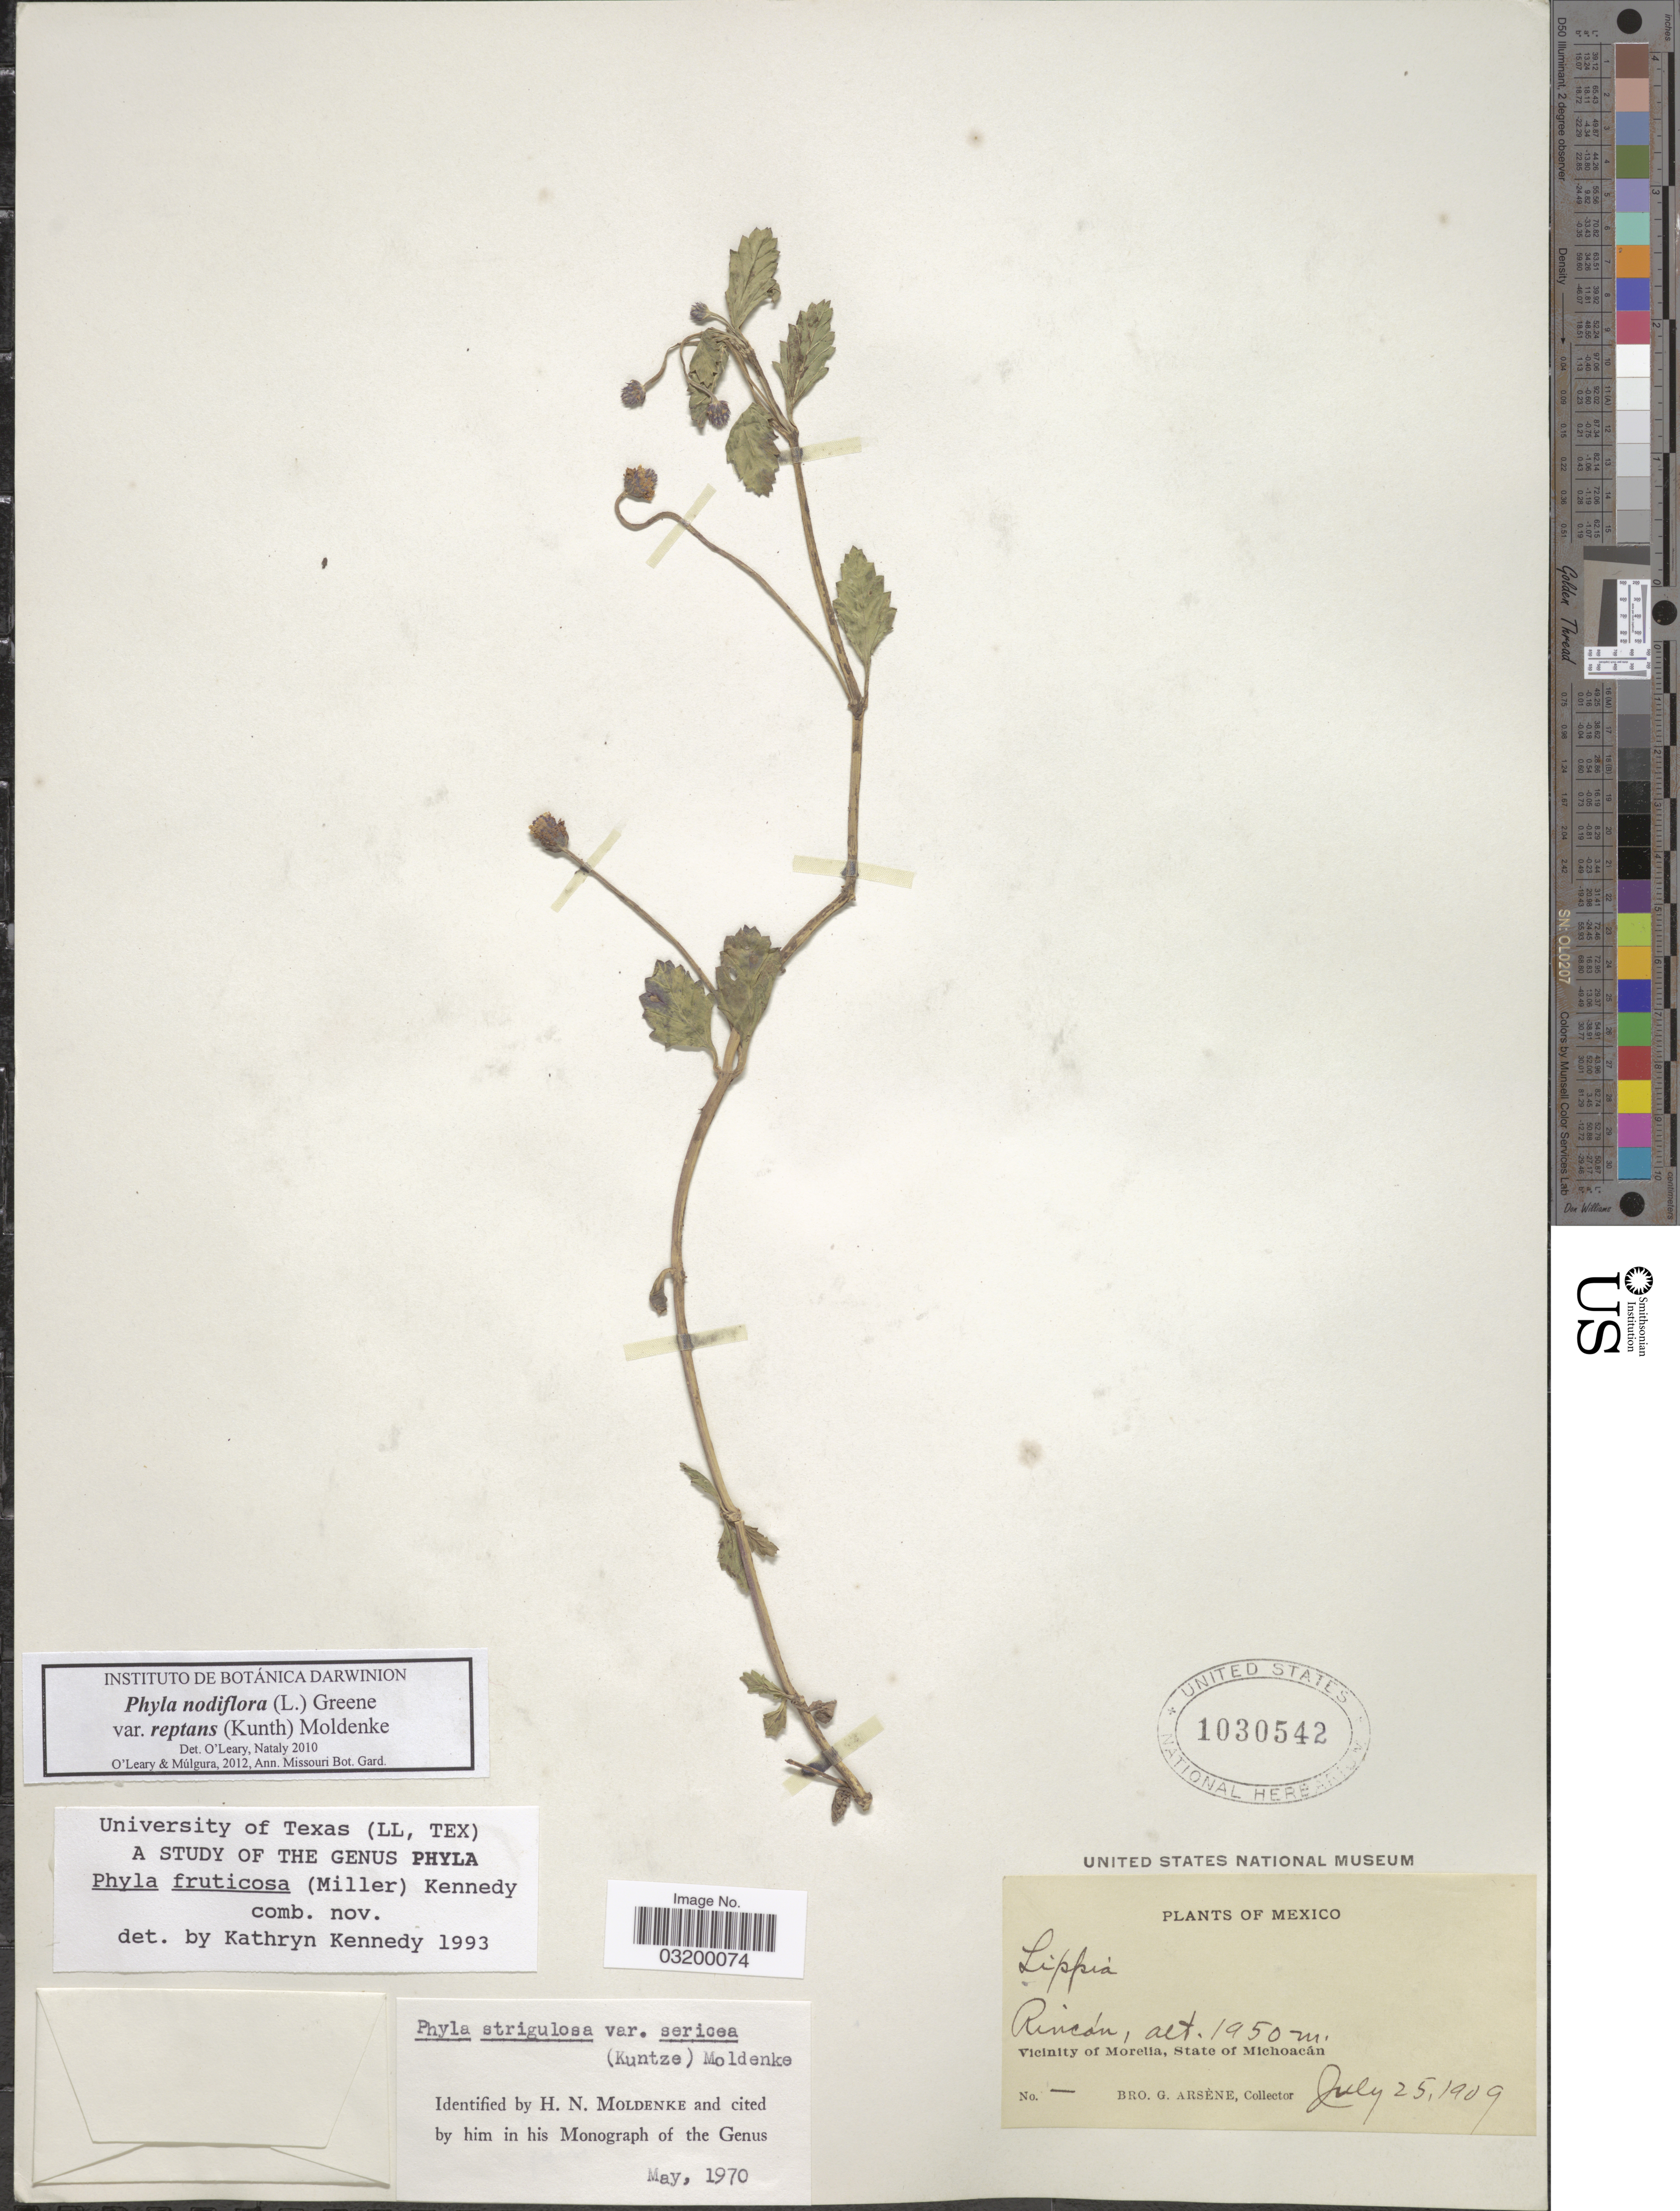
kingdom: Plantae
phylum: Tracheophyta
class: Magnoliopsida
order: Lamiales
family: Verbenaceae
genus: Phyla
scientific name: Phyla nodiflora var. reptans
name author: (Kunth) Moldenke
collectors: Bro. G. Arsène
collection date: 1909-07-25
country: Mexico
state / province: Michoacán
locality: Rincón, Vicinity of Morelia.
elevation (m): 1950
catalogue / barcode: US 1030542